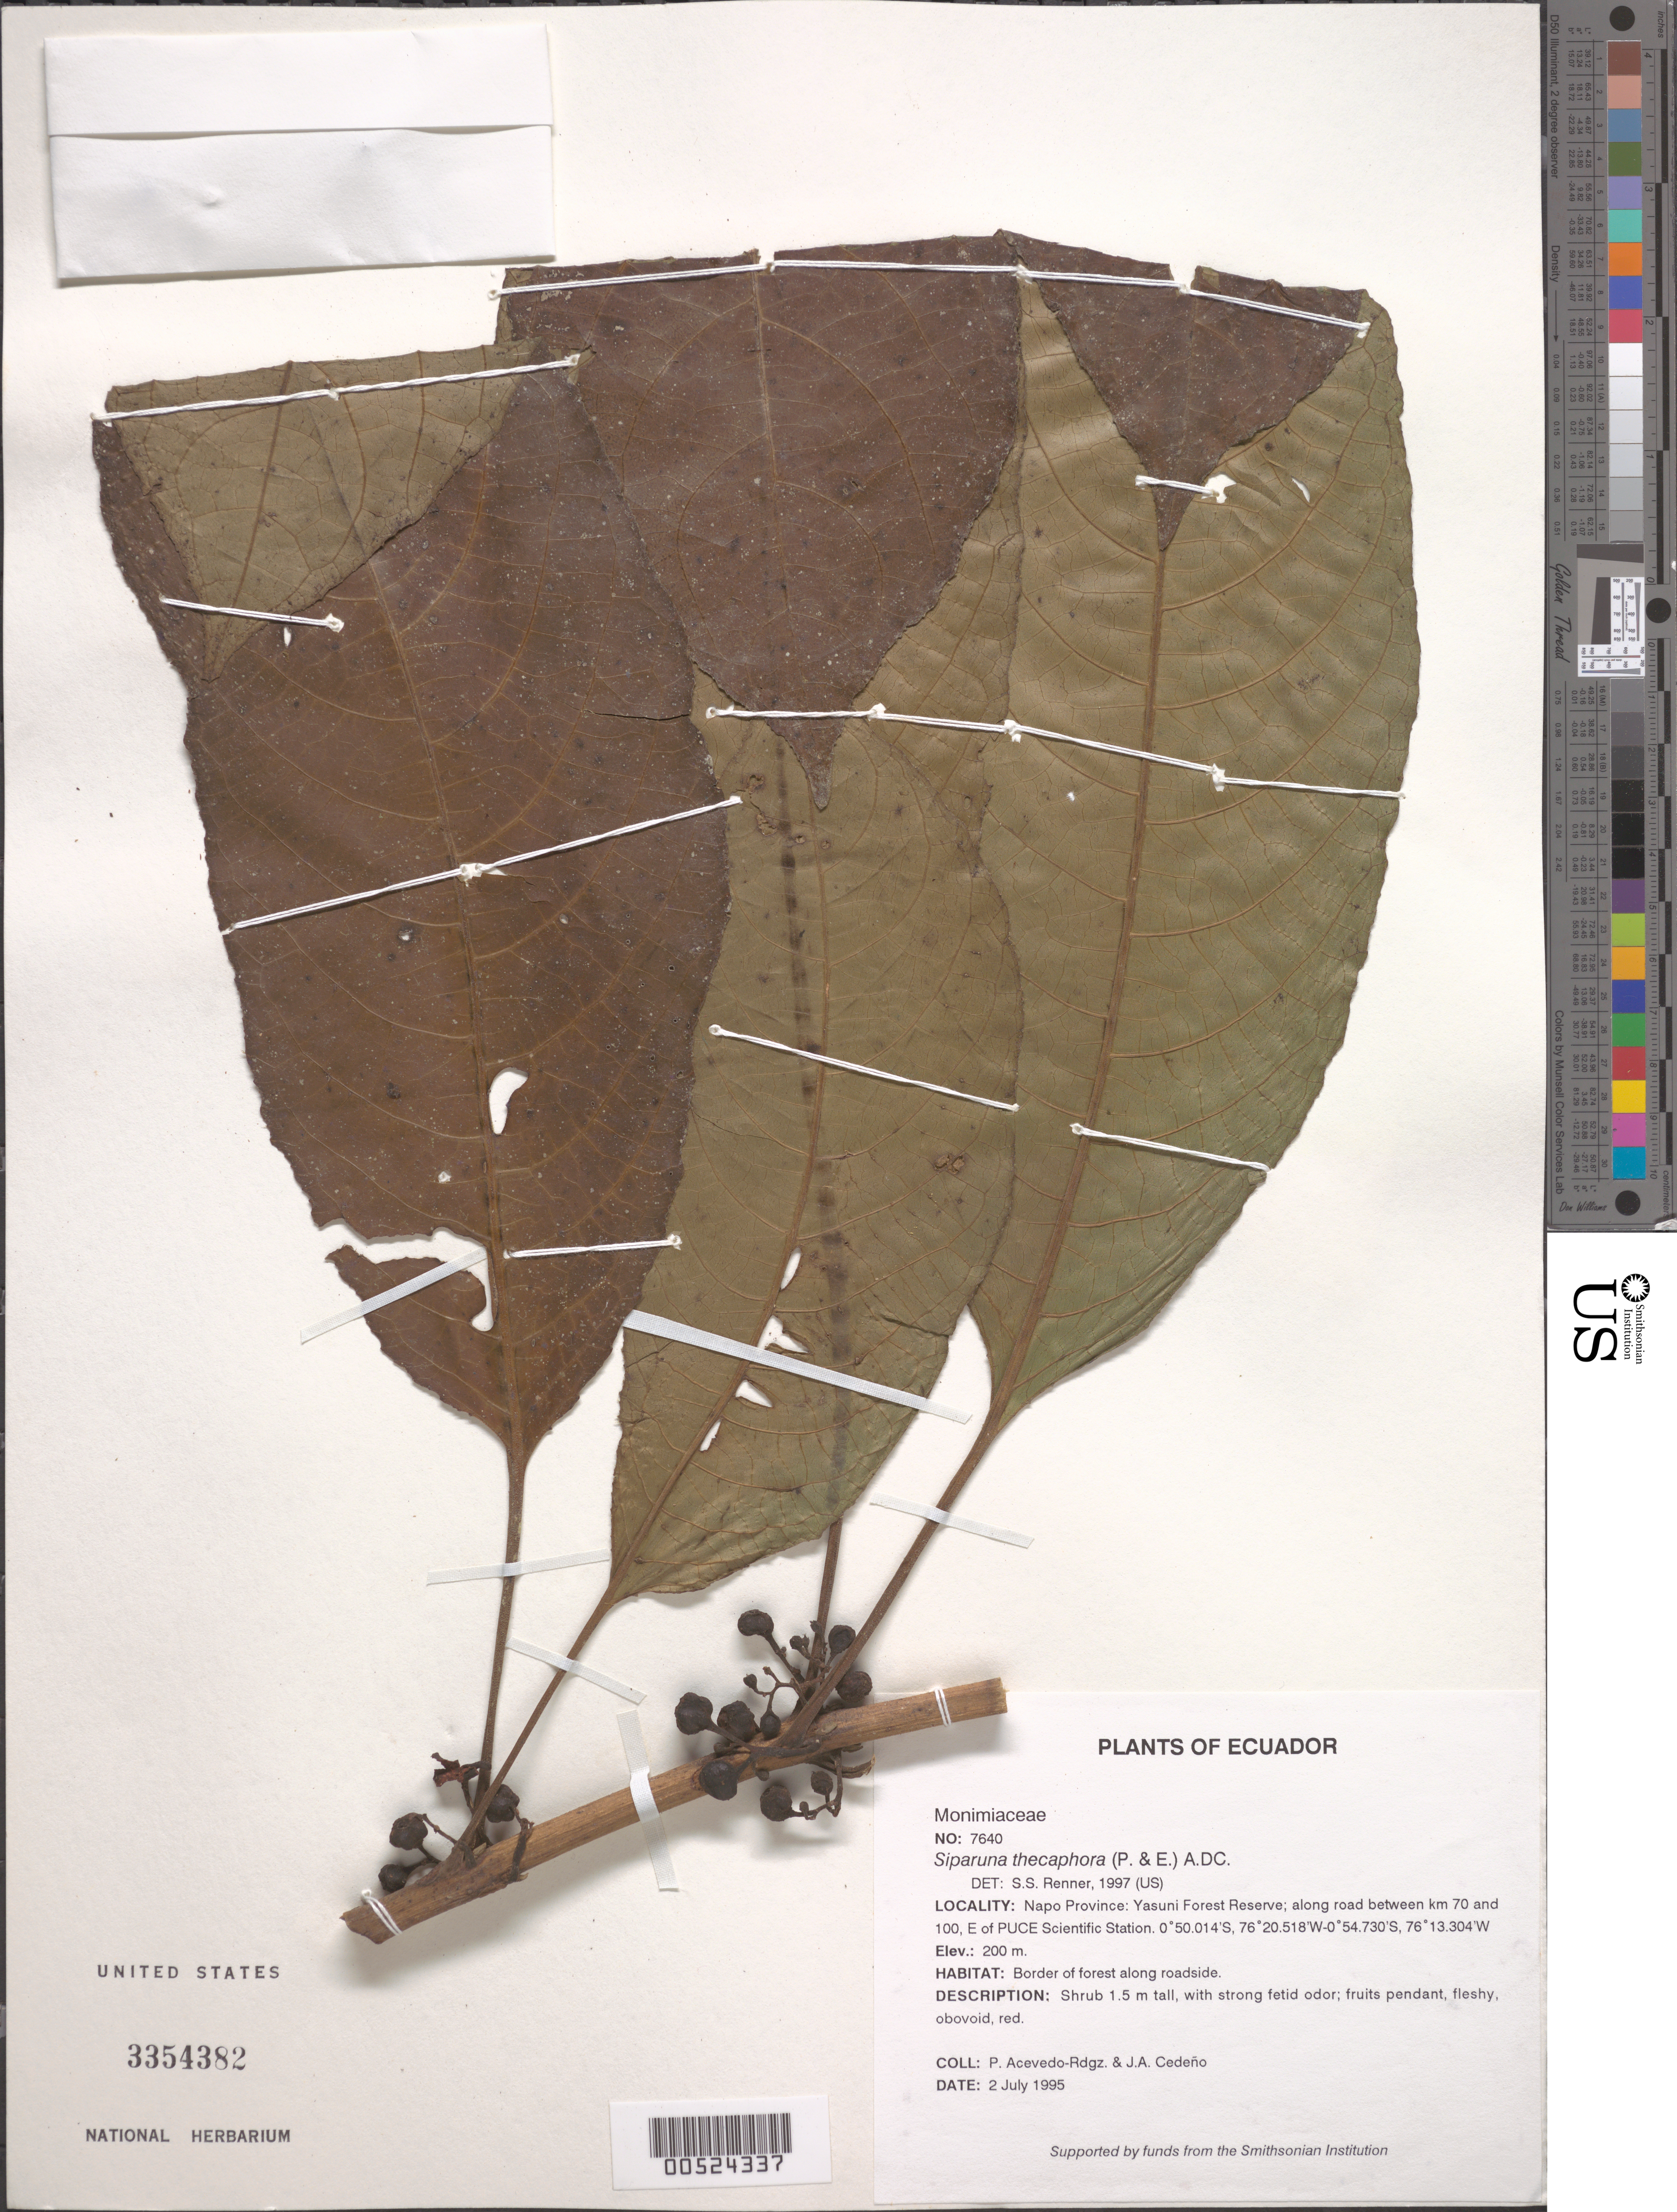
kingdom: Plantae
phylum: Tracheophyta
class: Magnoliopsida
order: Laurales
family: Siparunaceae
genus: Siparuna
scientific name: Siparuna thecaphora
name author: (Poepp. & Endl.) A. DC.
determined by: Renner, S. S.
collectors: P. Acevedo-Rodr. & J. A. Cedeño M.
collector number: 7640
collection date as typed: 02 Jul 1995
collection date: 1995-07-02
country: Ecuador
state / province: Napo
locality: Napo Province: Yasuni Forest Reserve; along road between km 70 and 100, E of PUCE Scientific Station.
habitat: Border of forest along roadside.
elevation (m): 200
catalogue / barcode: US 3354382